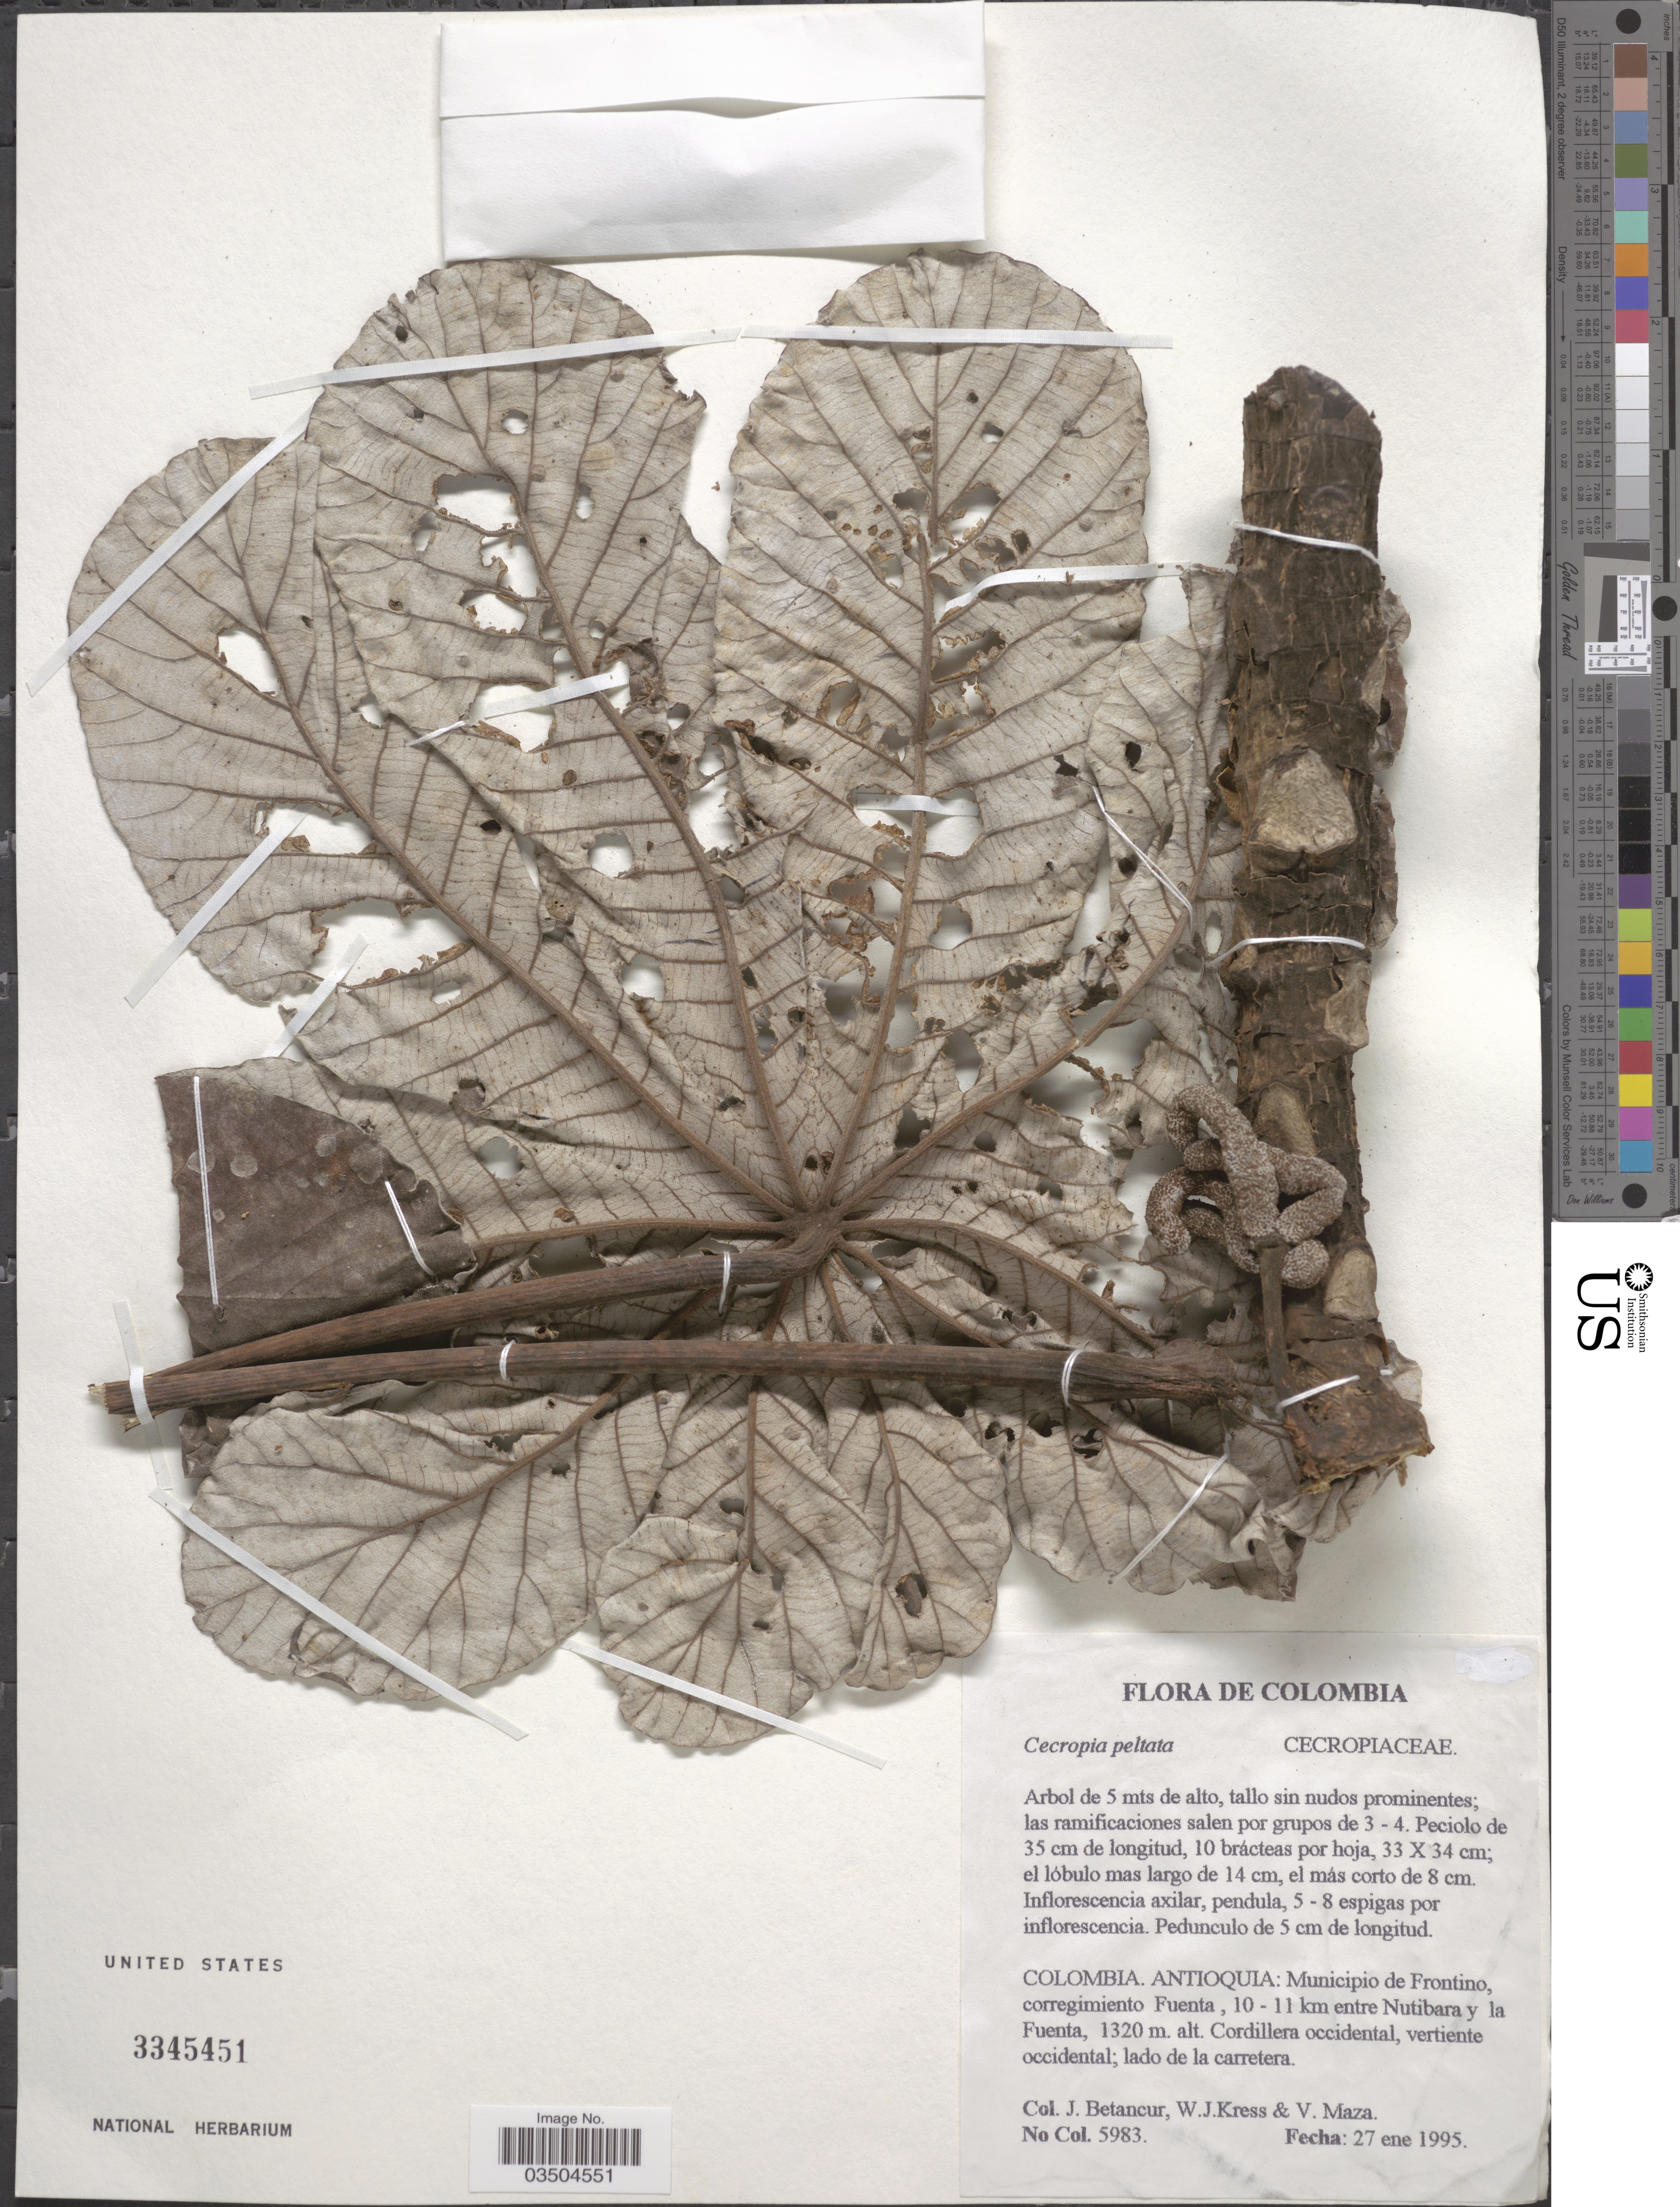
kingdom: Plantae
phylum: Tracheophyta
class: Magnoliopsida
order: Rosales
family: Urticaceae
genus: Cecropia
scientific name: Cecropia peltata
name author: L.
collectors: J. Betancur, W. J. Kress & V. Maza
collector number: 5983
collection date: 1995-01-27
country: Colombia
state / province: Antioquia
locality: Municipio de Frontino, corregimiento Fuenta, 10-11 km entre Nutibara y la Fuente. Cordillera occidental, vertiente occidental; lado de la carretera.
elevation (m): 1320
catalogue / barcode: US 3345451